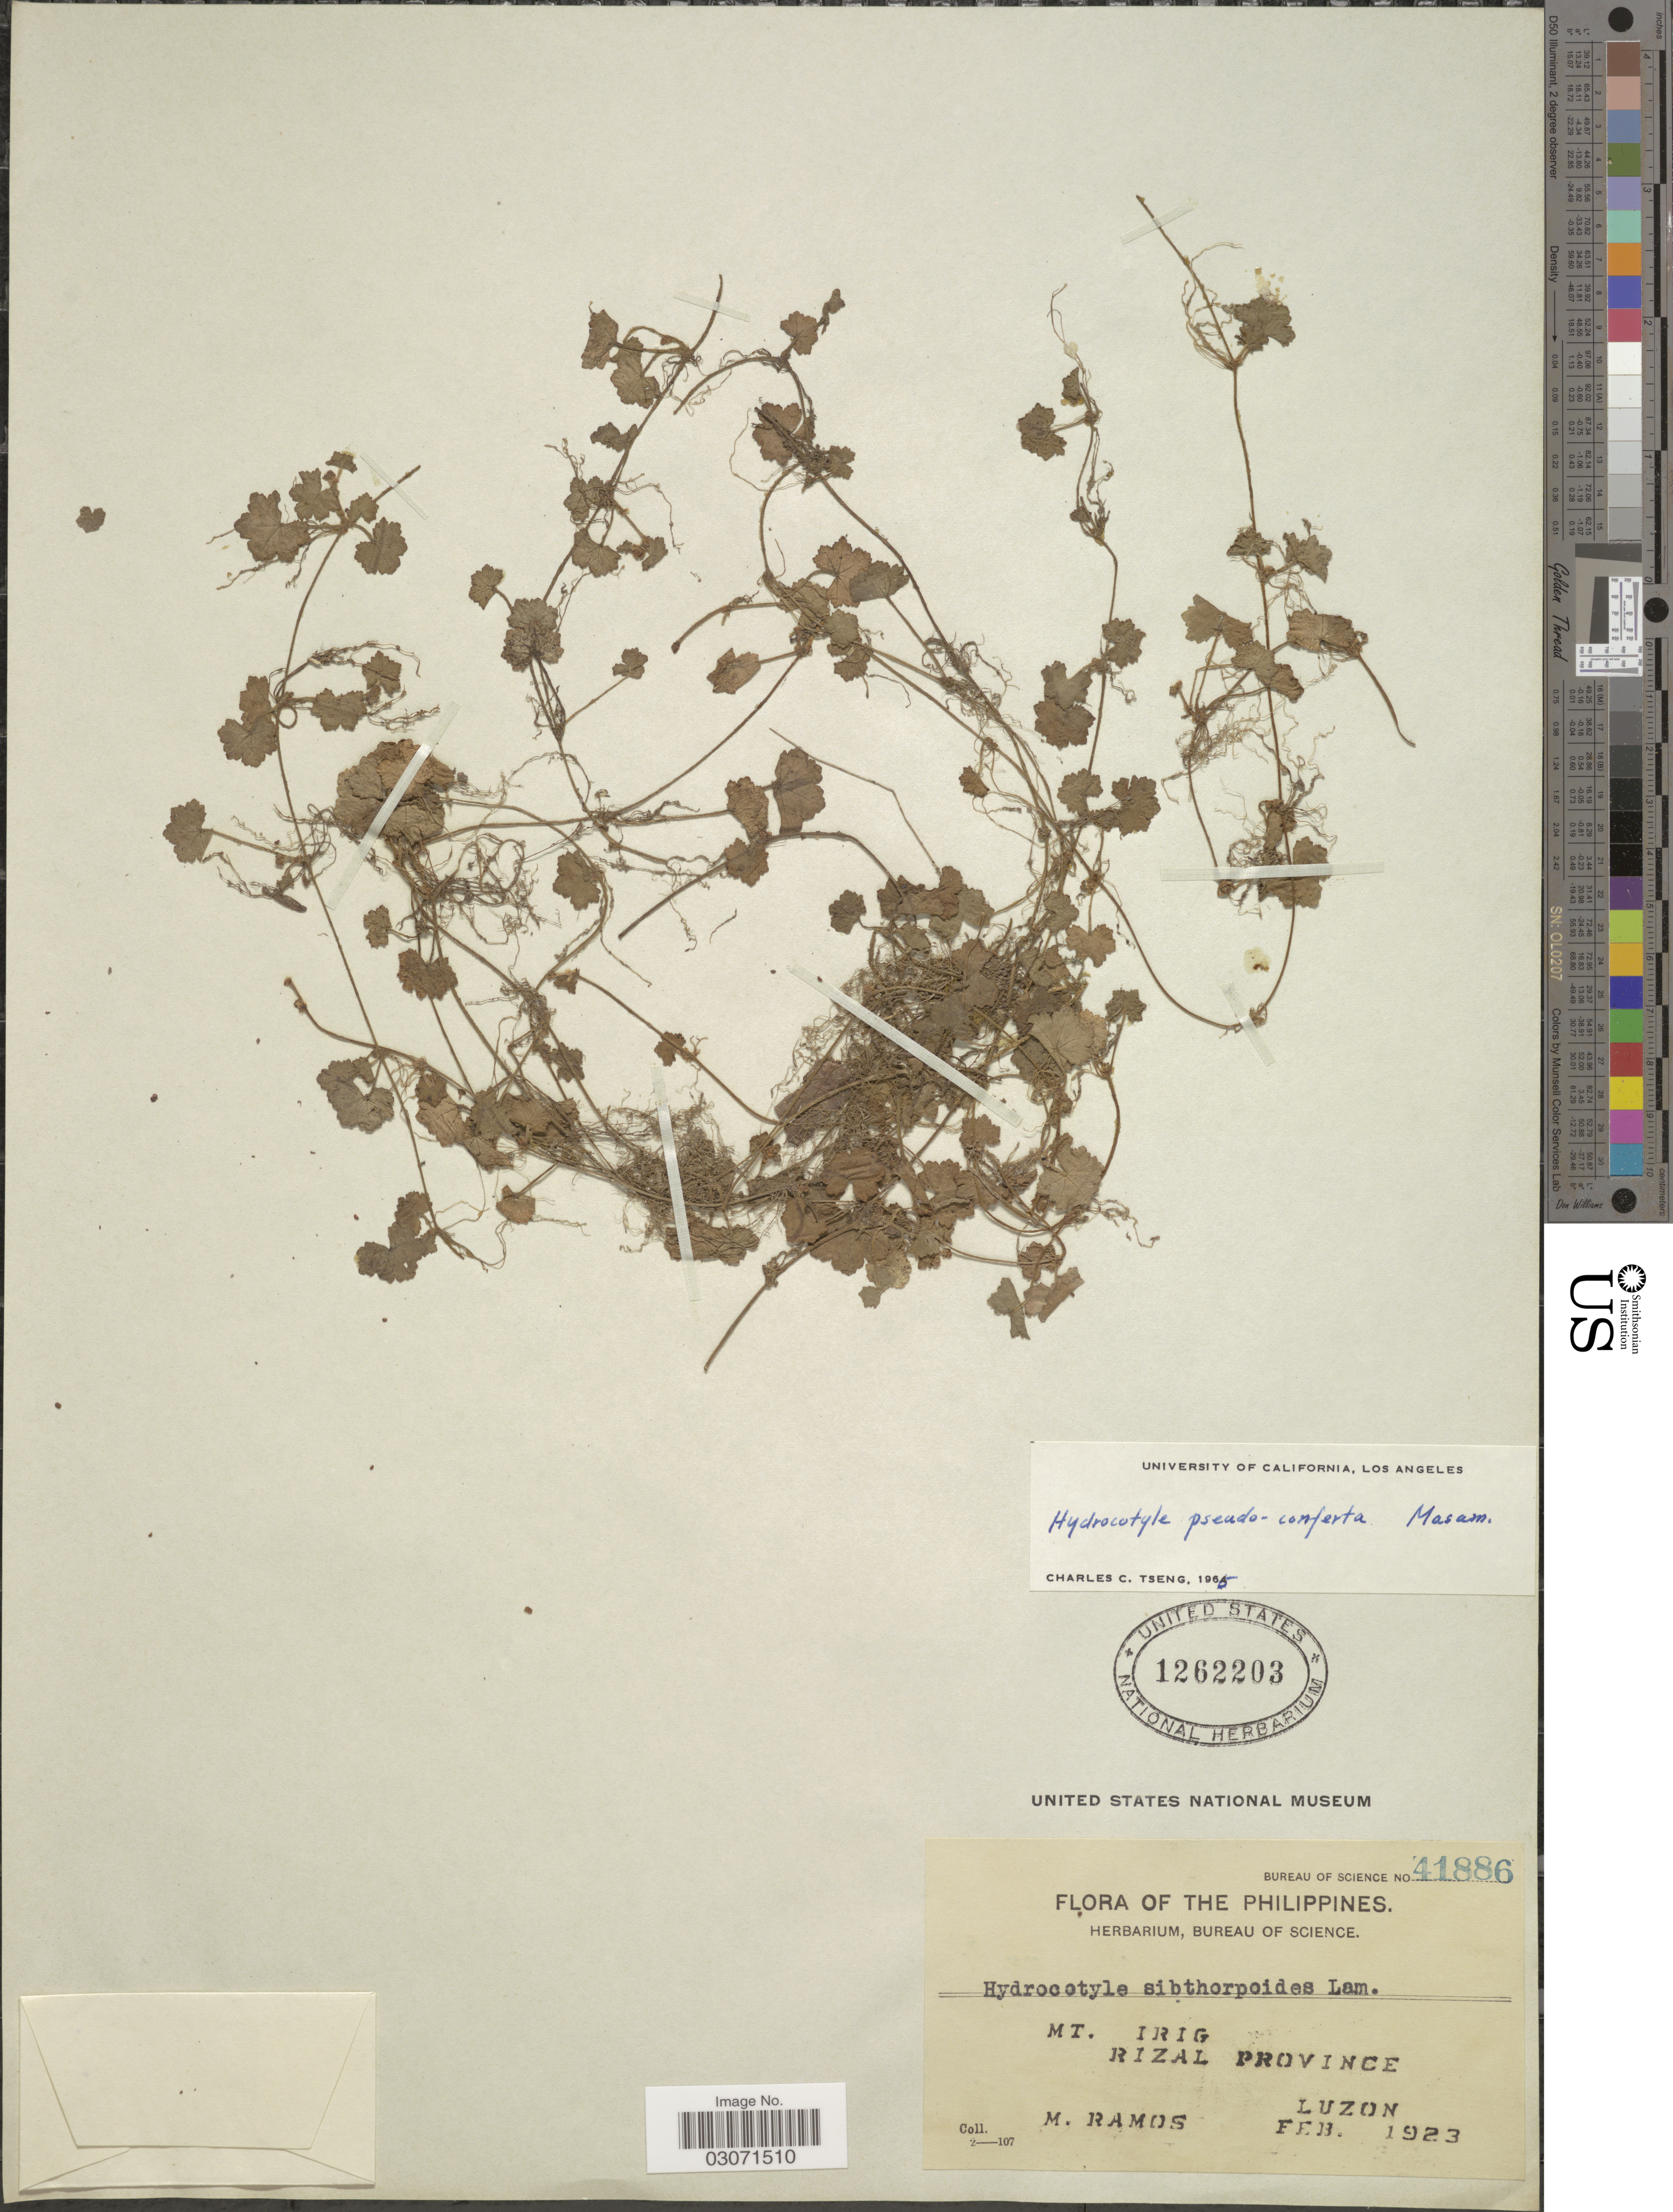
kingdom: Plantae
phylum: Tracheophyta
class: Magnoliopsida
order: Apiales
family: Araliaceae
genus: Hydrocotyle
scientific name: Hydrocotyle pseudoconferta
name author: Masam.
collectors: M. Ramos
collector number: Bureau of Science 41886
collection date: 1923-02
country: Philippines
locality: Mt. Irig. Rizal Province. Luzon.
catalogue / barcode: US 1262203